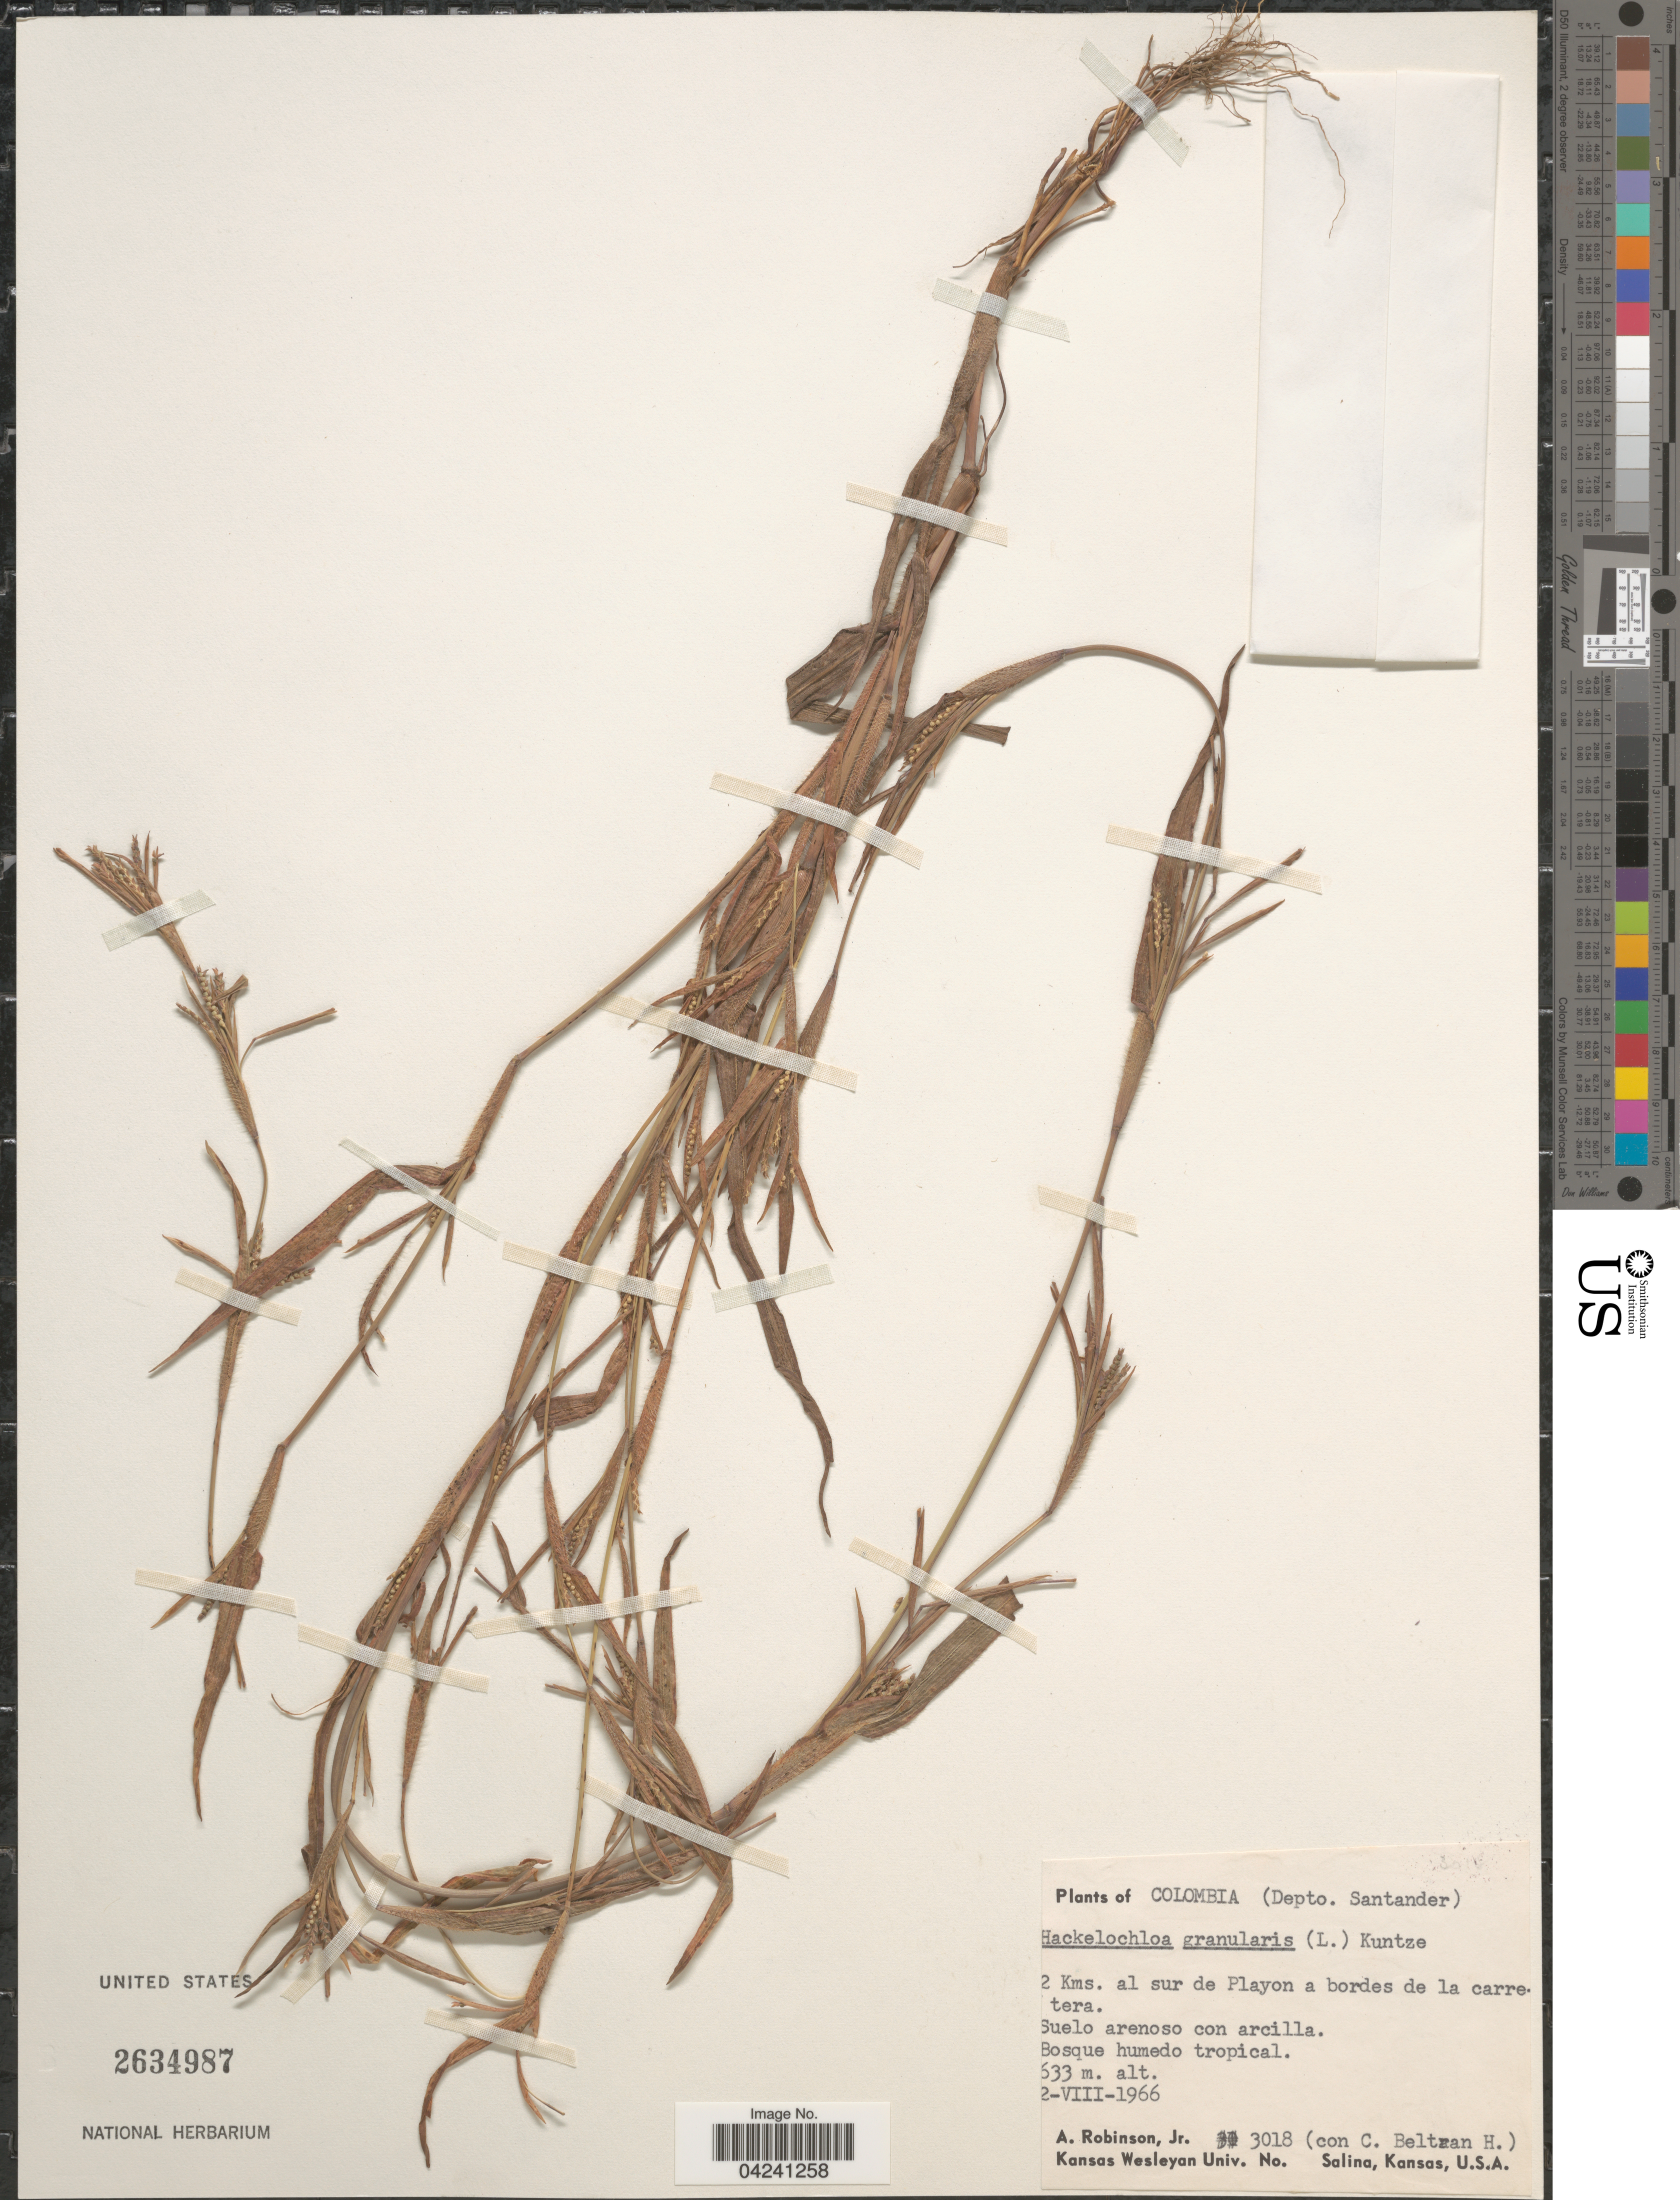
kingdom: Plantae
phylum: Tracheophyta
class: Liliopsida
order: Poales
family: Poaceae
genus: Hackelochloa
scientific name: Hackelochloa granularis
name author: (L.) Kuntze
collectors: A. Robinson Jr. & C. Beltran H.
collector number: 3018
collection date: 1966-08-02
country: Colombia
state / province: Santander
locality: (Depto. Santander). 2 Kms. al sur de Playon a bordes de la carretera.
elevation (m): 633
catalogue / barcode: US 2634987